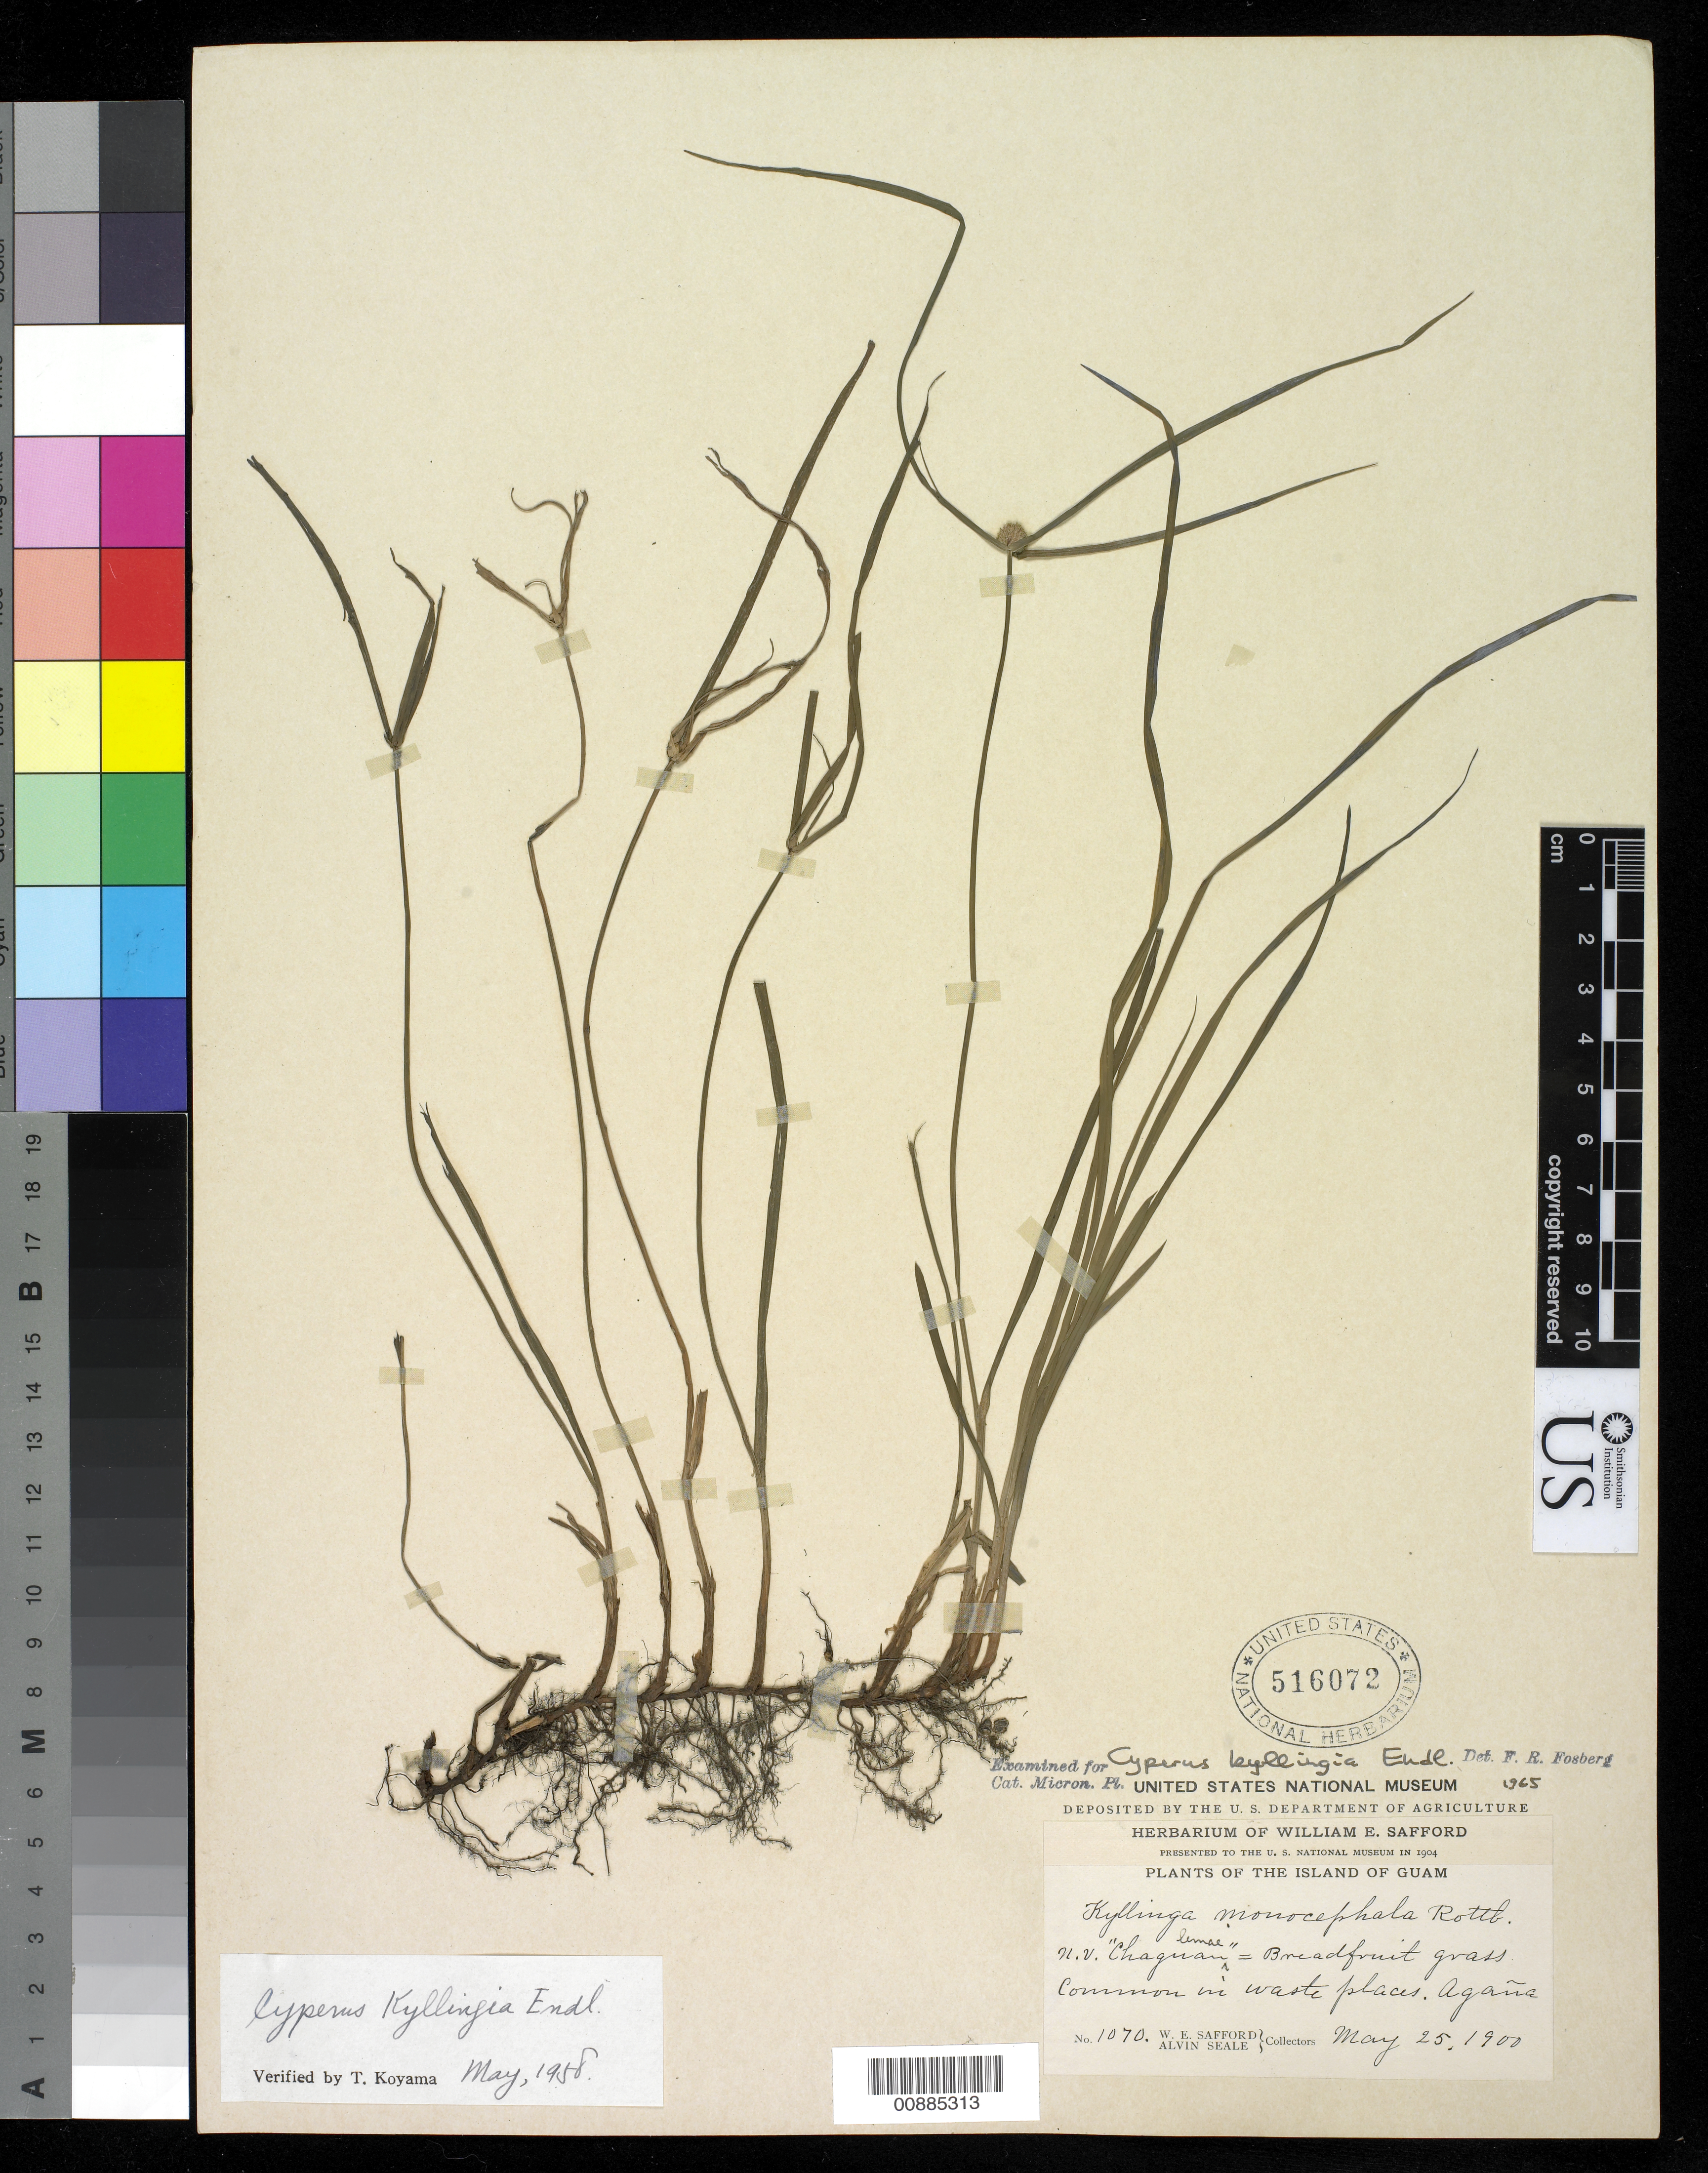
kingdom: Plantae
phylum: Tracheophyta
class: Liliopsida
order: Poales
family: Cyperaceae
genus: Cyperus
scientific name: Cyperus mindorensis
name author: (Steud.) Huygh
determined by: Strong, M. T., (US), Smithsonian Institution - National Museum of Natural History (UNITED STATES)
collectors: W. E. Safford & A. Seale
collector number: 1070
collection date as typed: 25 May 1900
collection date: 1900-05-25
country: Guam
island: Guam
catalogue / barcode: US 516072